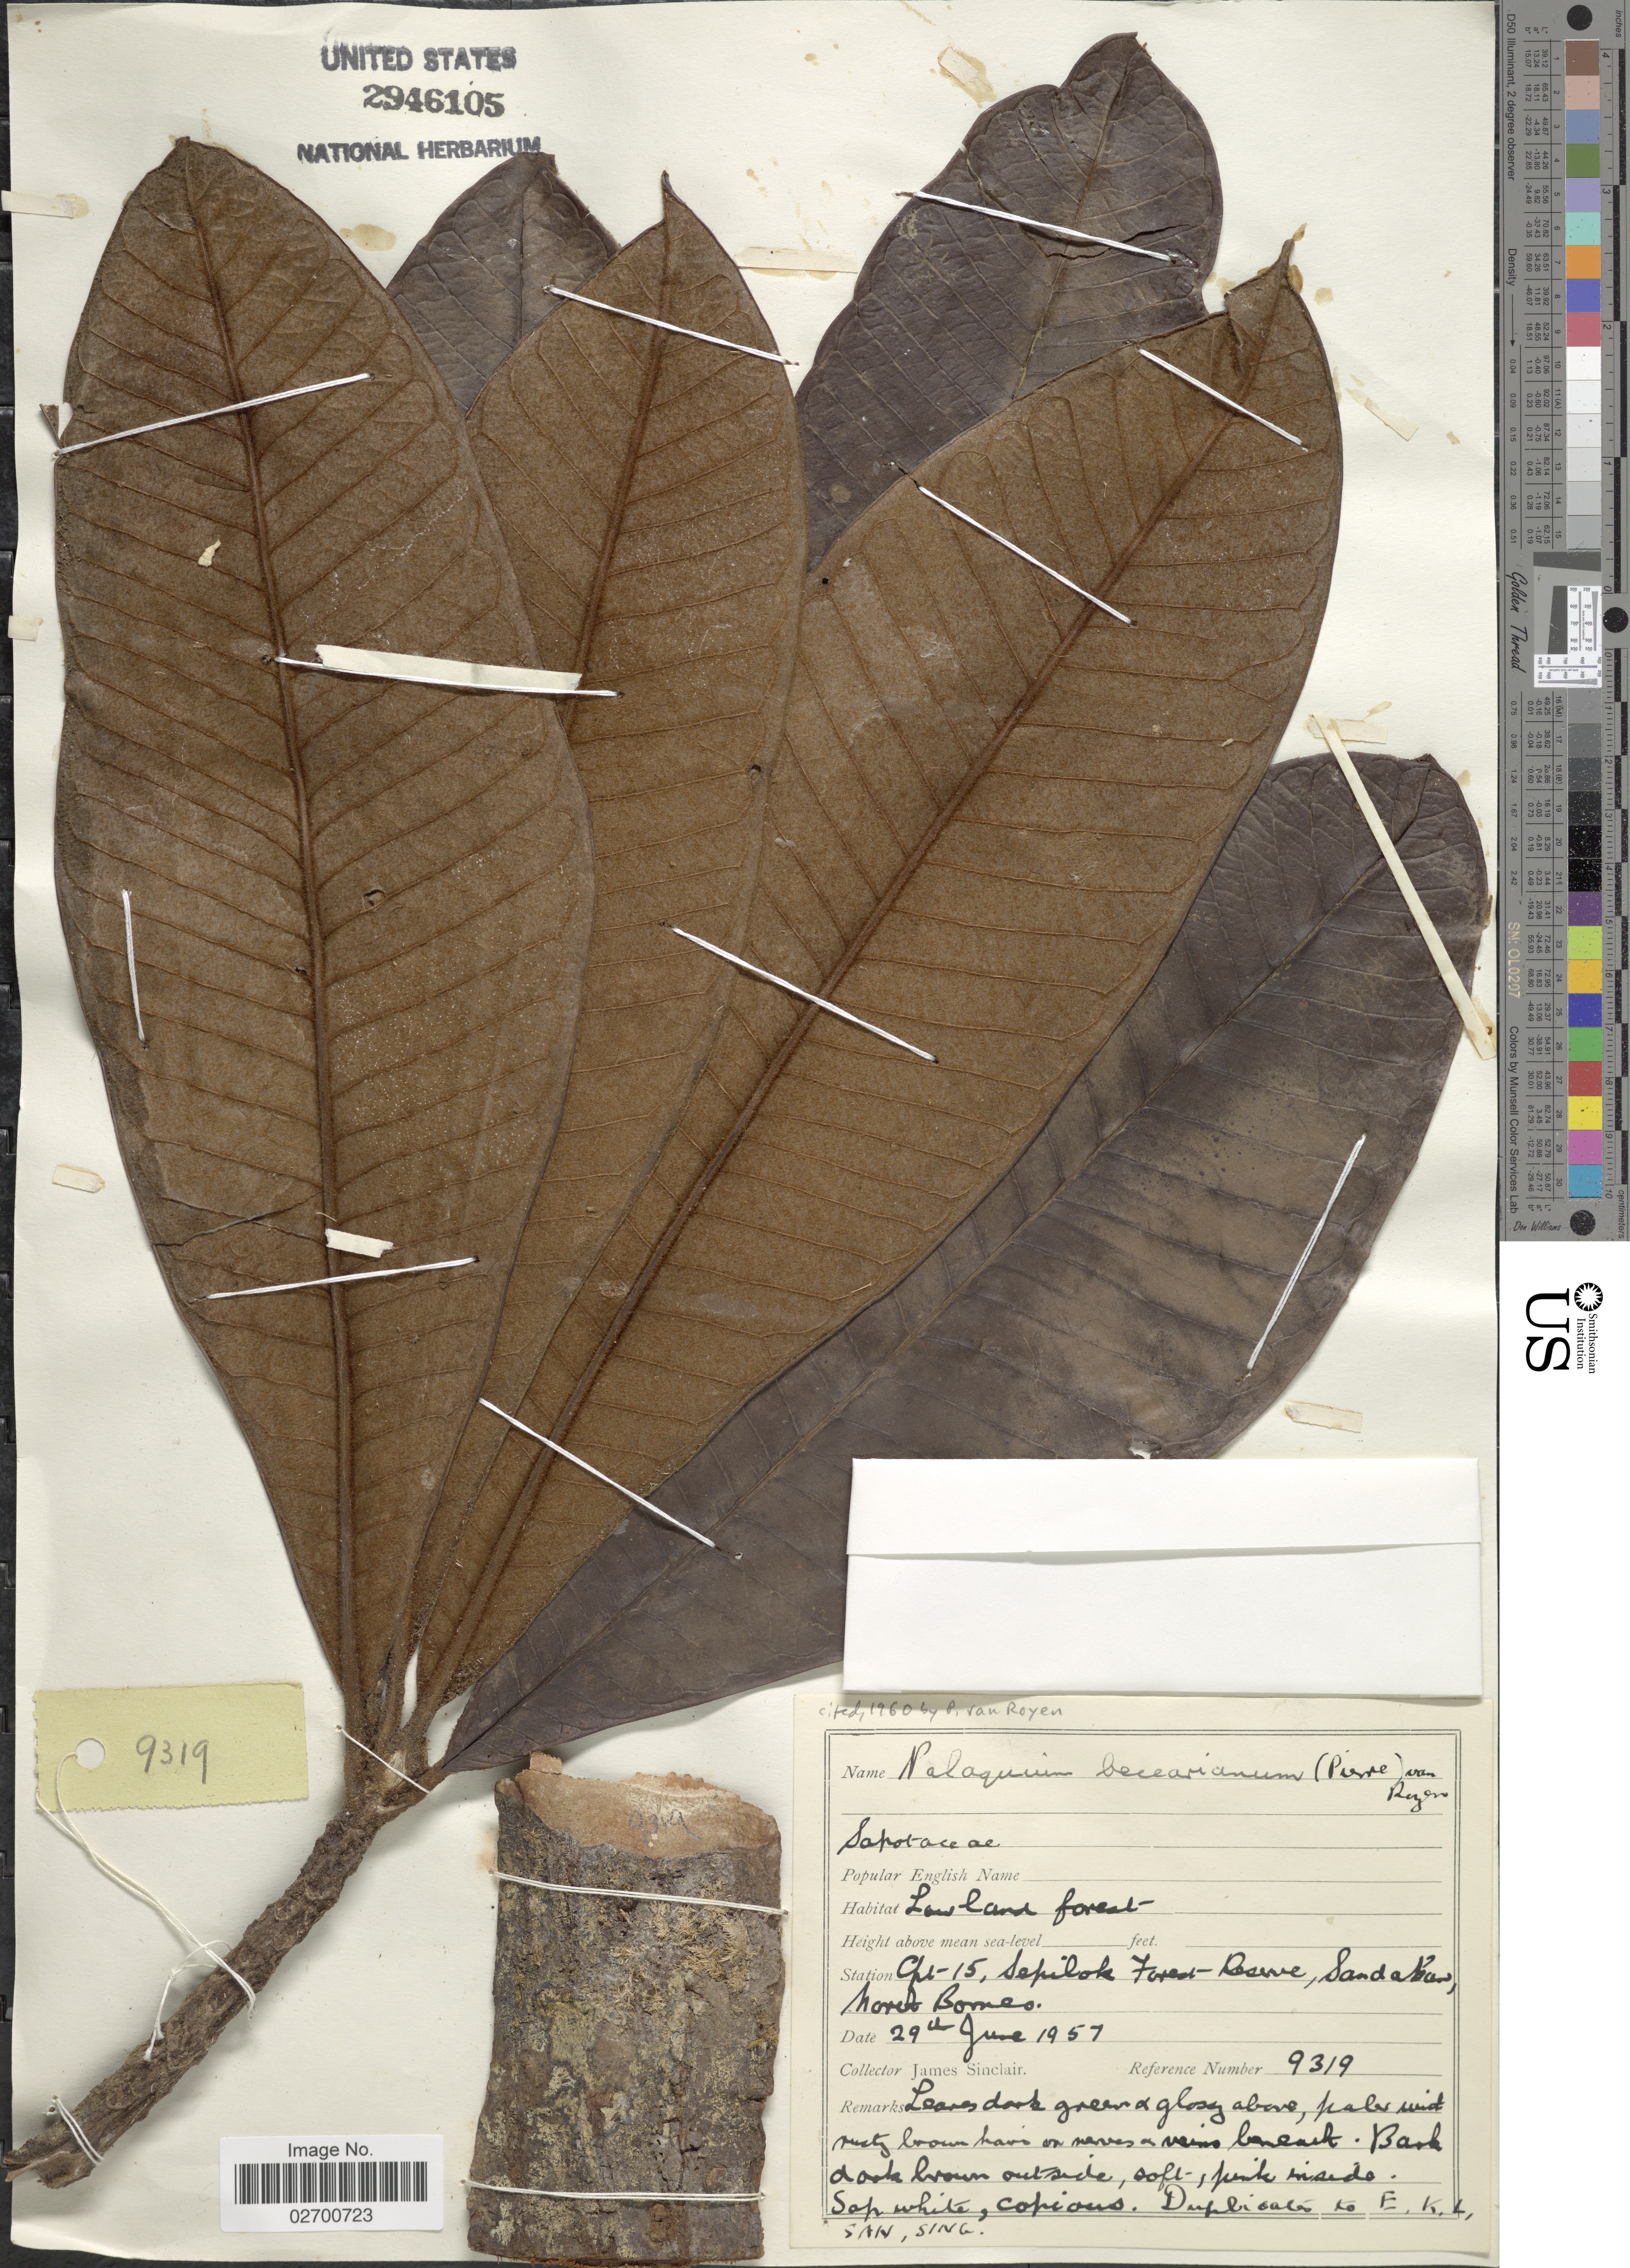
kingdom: Plantae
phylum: Tracheophyta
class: Magnoliopsida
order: Ericales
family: Sapotaceae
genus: Palaquium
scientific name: Palaquium beccarianum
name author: (Pierre) P. Royen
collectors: J. Sinclair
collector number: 9319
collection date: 1957-06-29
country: Malaysia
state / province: Sabah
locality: Cpt-15, Sepilok Forest-Reserve, Sandakan North Borneo.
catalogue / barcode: US 2946105